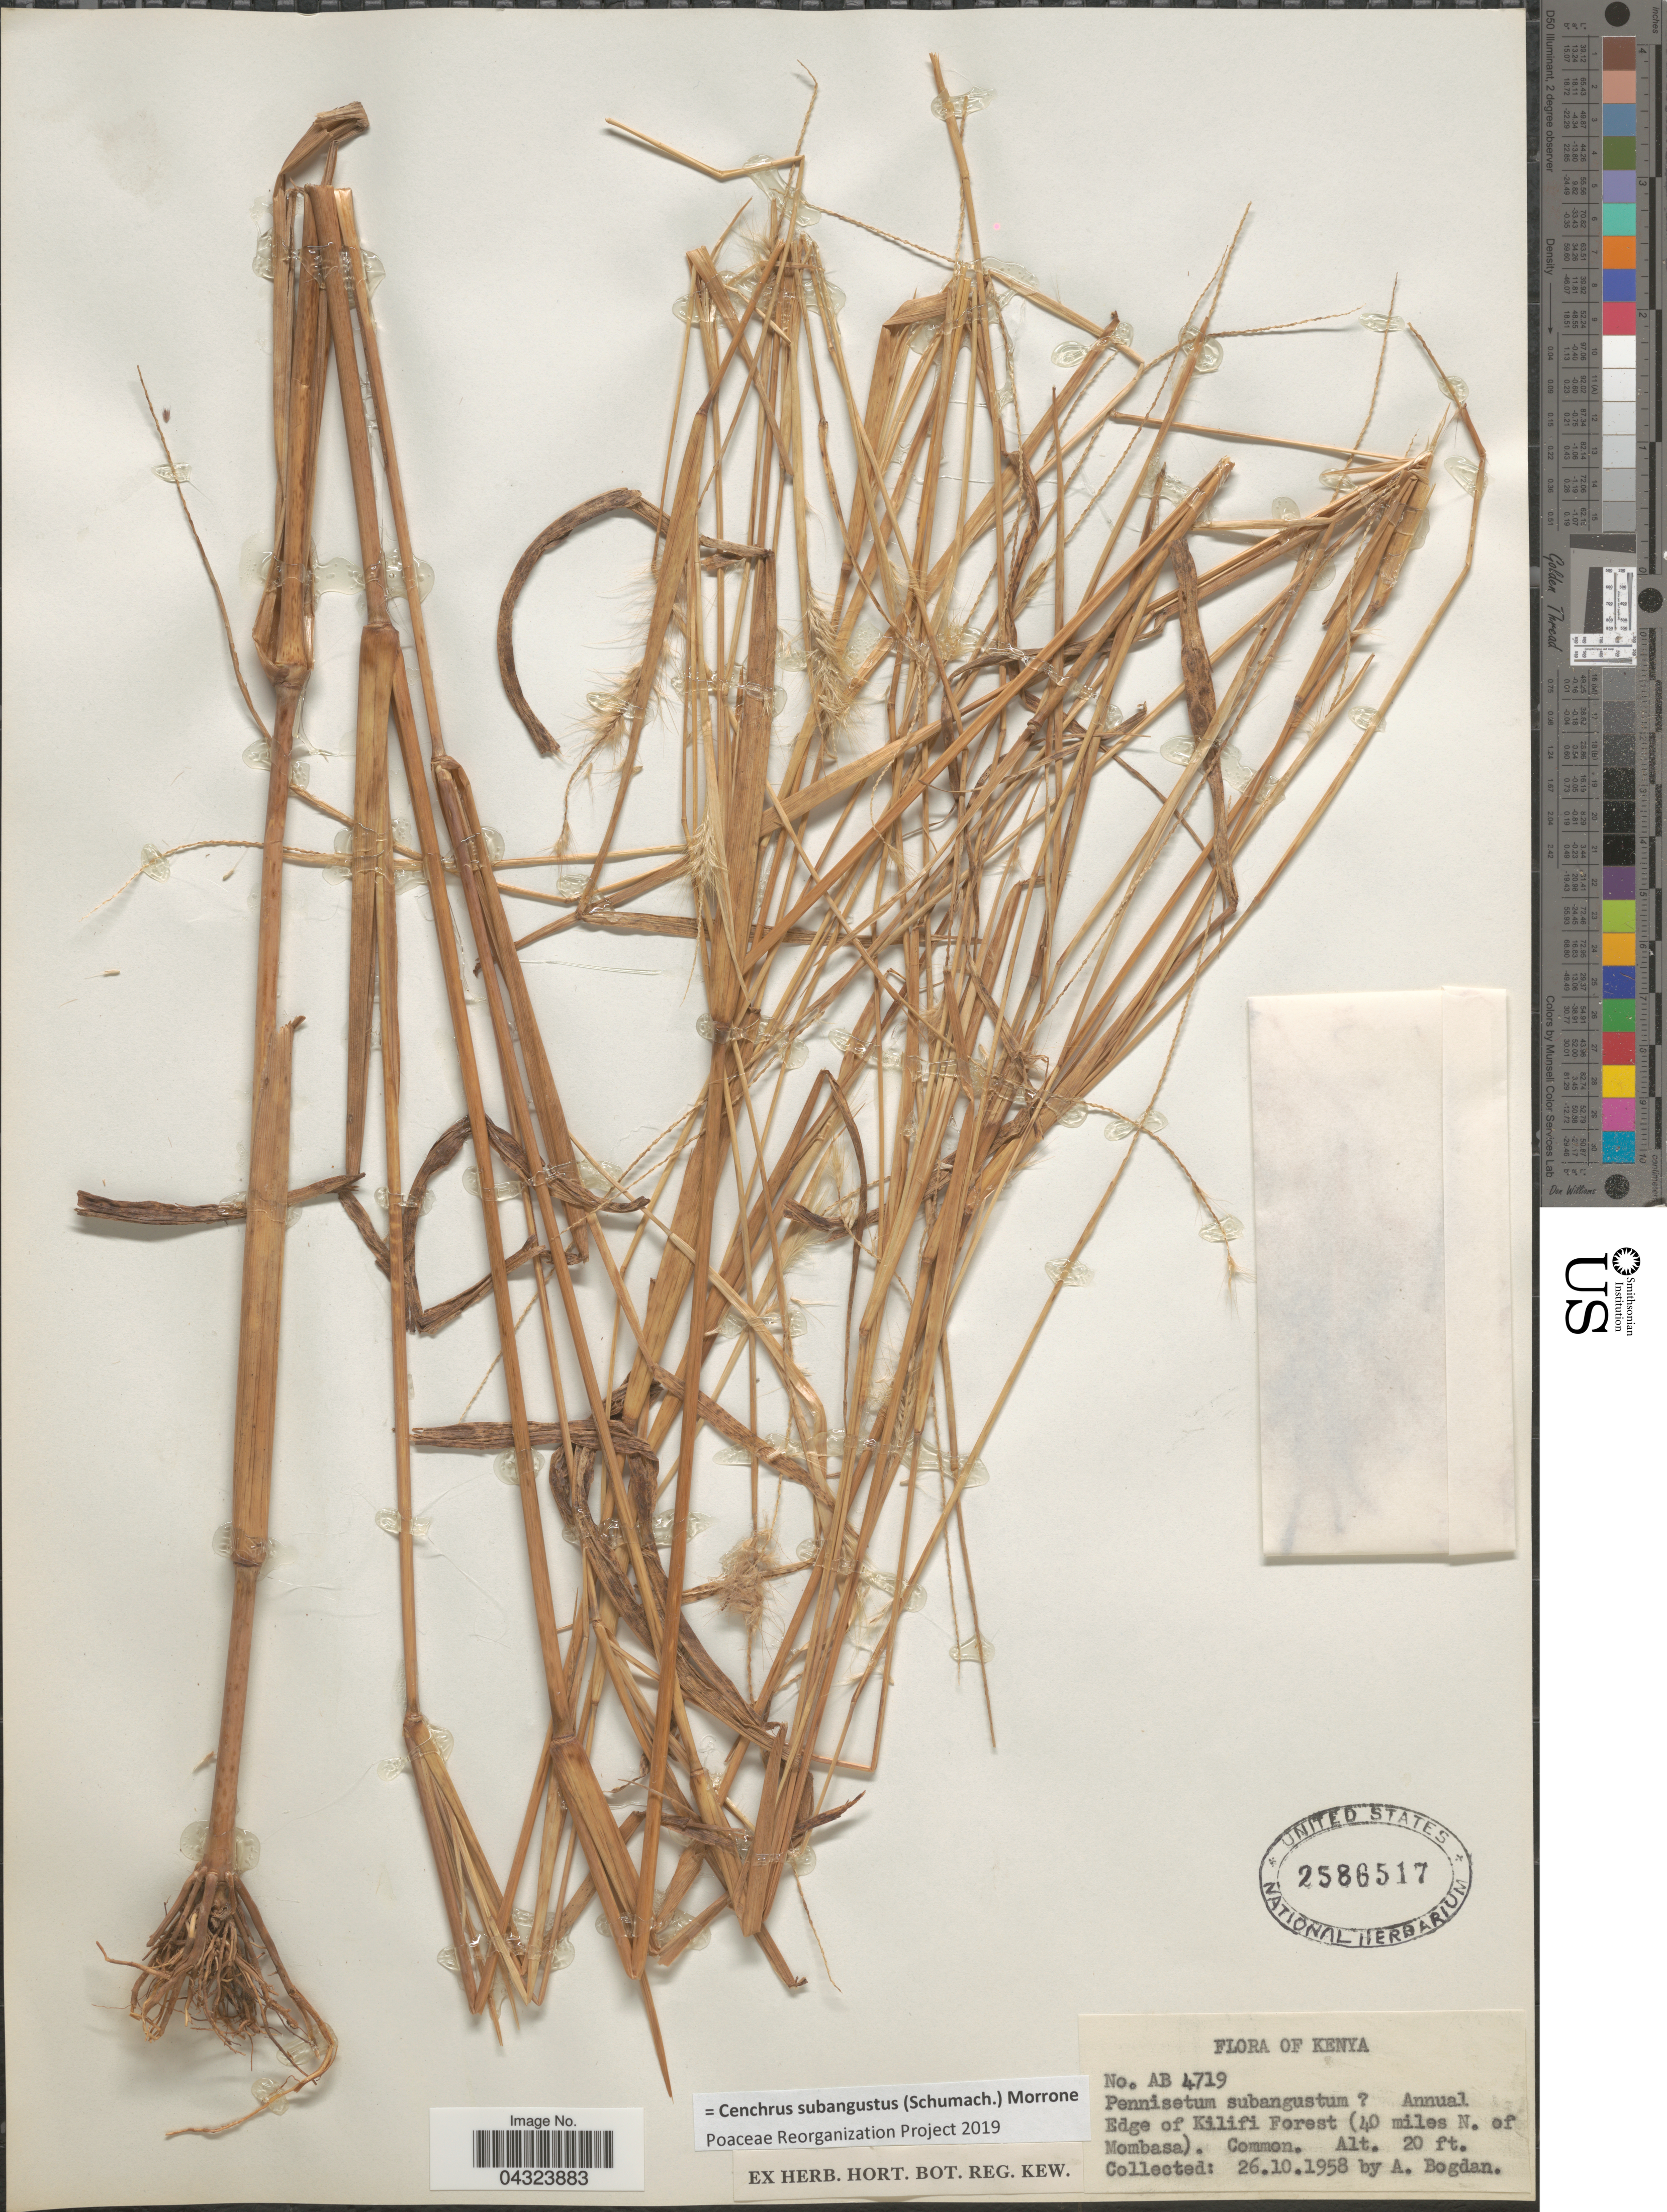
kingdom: Plantae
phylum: Tracheophyta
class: Liliopsida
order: Poales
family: Poaceae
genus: Cenchrus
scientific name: Cenchrus subangustus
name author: (Schumach.) Morrone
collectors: A. Bogdan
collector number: AB4719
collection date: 1958-10-26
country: Kenya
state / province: Mombasa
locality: Edge of Kilifi Forest (40 miles N. of Mombasa).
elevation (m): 6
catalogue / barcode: US 2586517